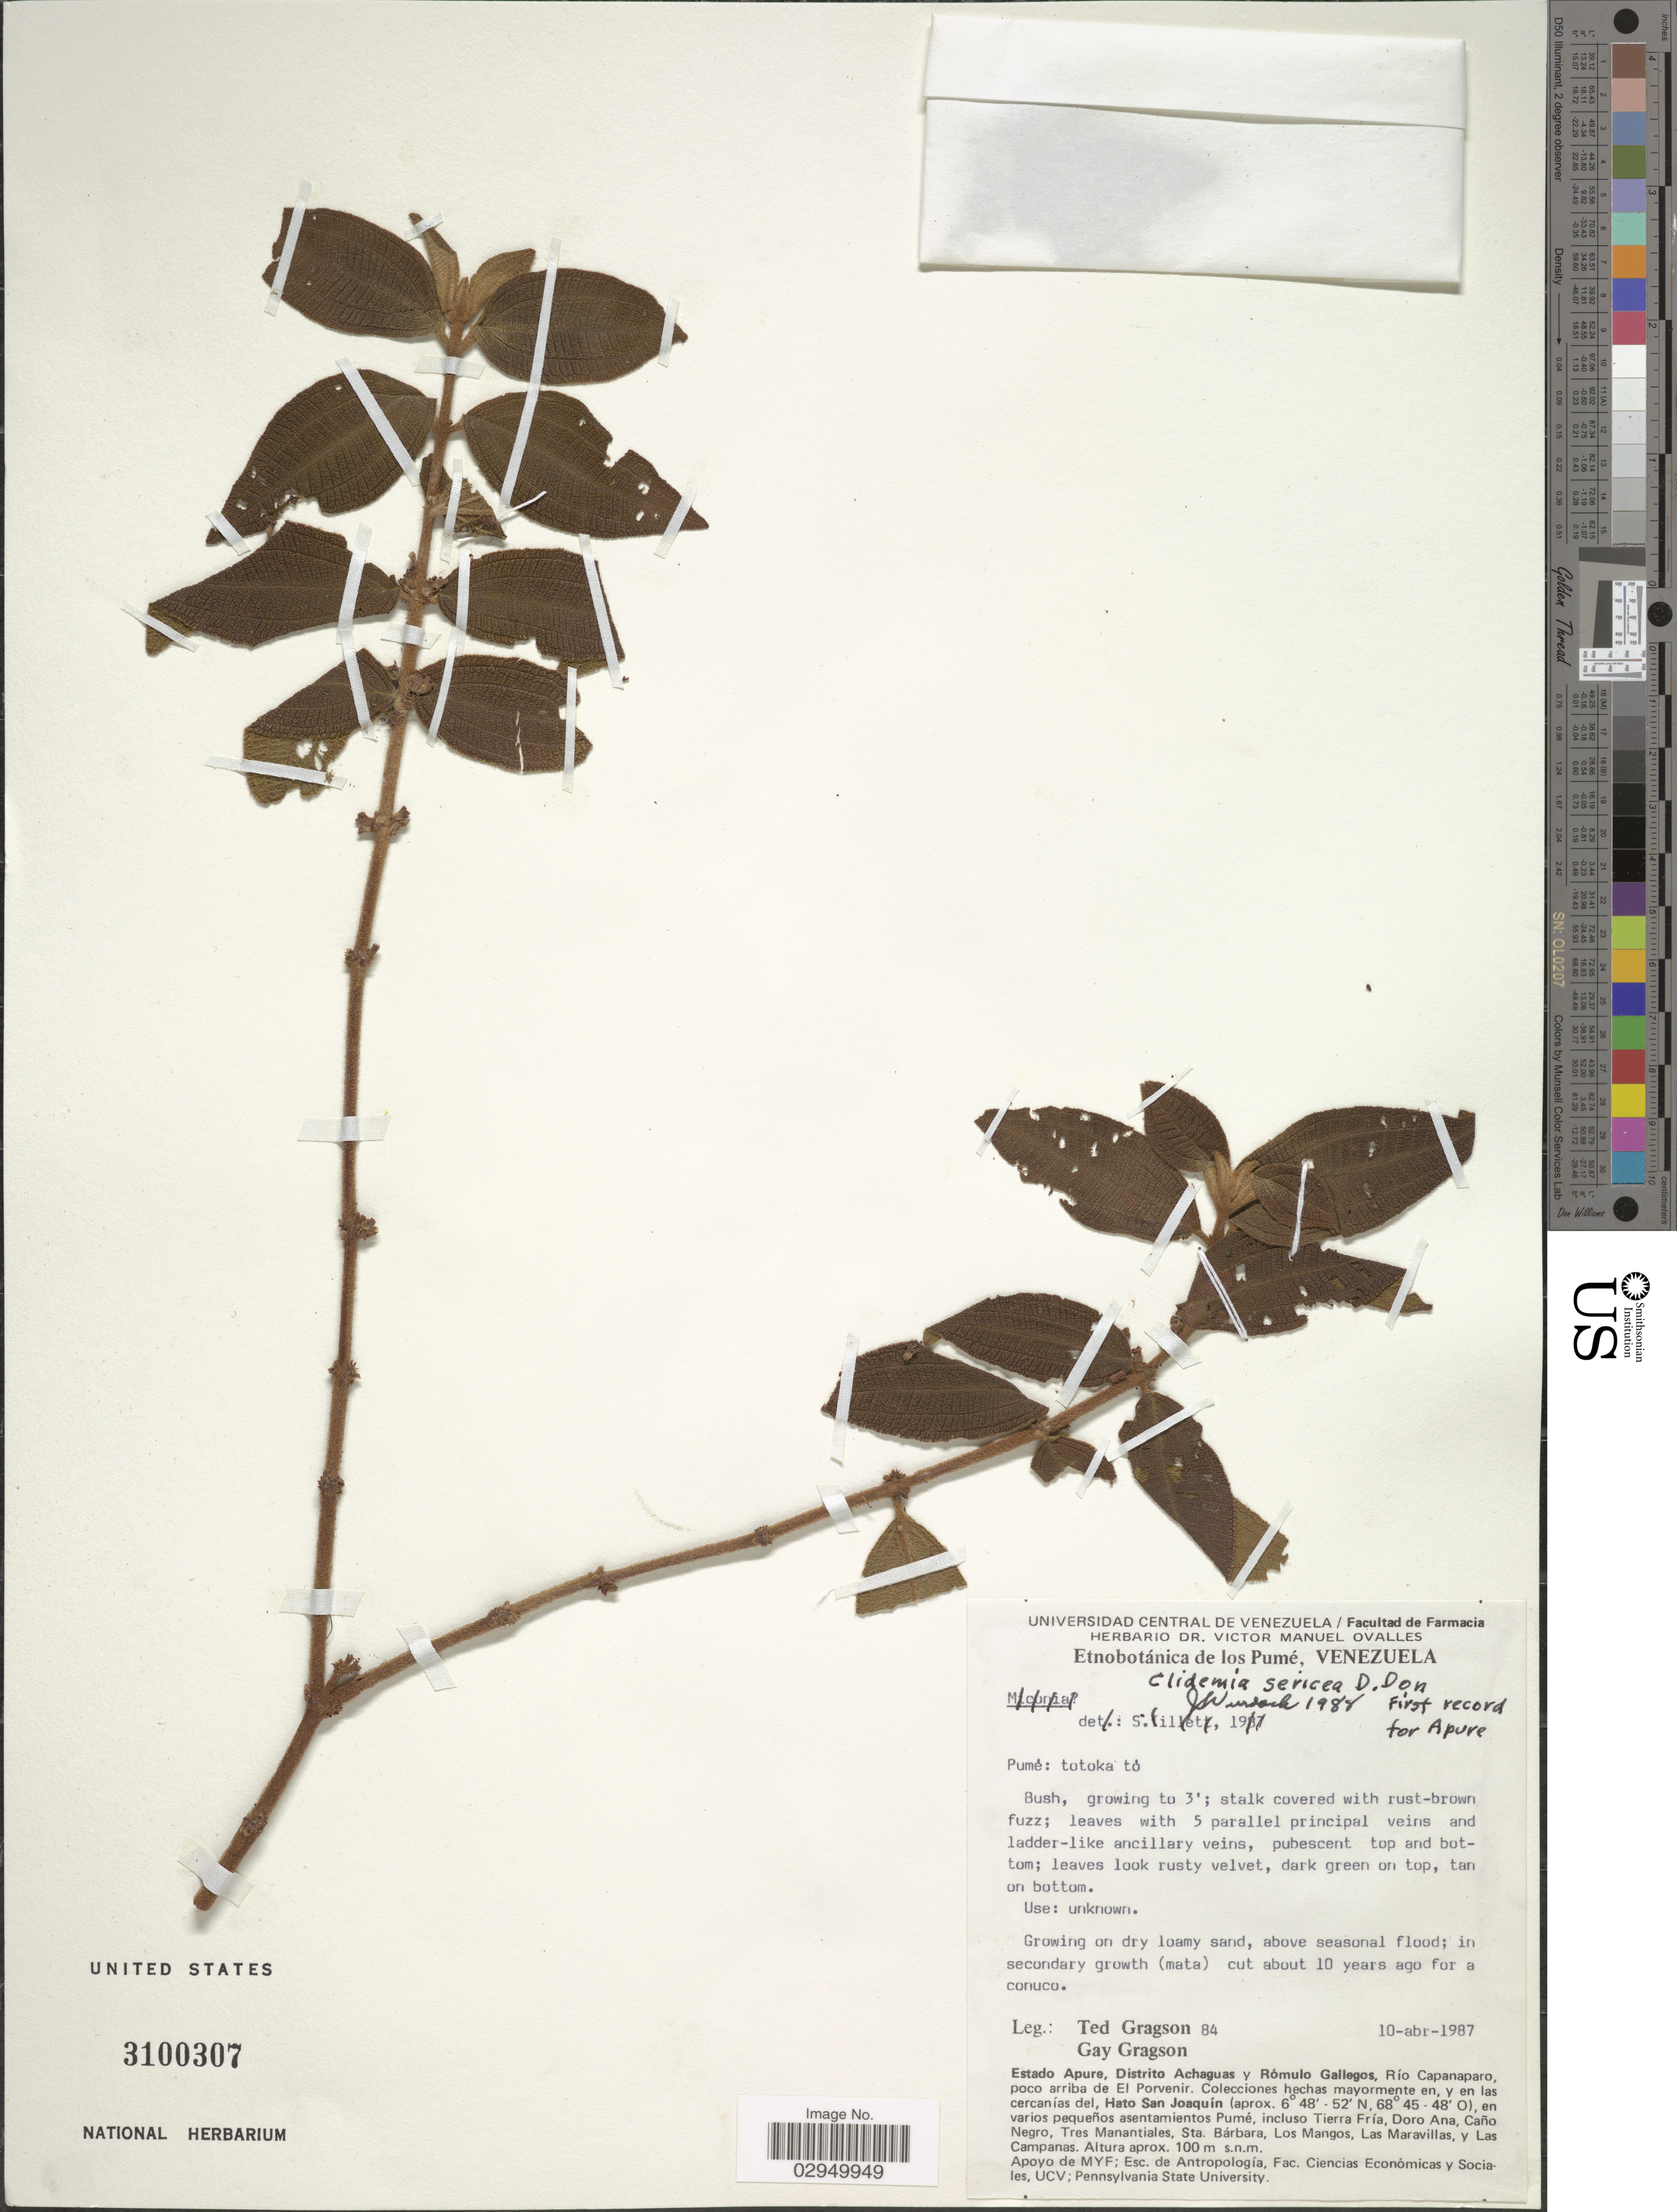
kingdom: Plantae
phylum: Tracheophyta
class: Magnoliopsida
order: Myrtales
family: Melastomataceae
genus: Clidemia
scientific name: Clidemia rubra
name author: (Aubl.) Mart.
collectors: T. Gragson & G. Gragson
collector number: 84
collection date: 1987-04-10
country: Venezuela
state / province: Apure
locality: Distrito Achaguas y Rómulo Gallegos, Río Capanaparo, poco arriba de El Porvernir. Colecciones hechas mayormente en, y en las cercanías del, Hato San Joaquín, en varios pequeños asentamientos Pumé, incluso Tierra Fría, Doro Ana, Caño Negro, Tres Manantiales, Sta. Bárbara, Los Mangos, Las Maravillas, y Las Campanas.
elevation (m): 100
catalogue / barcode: US 3100307